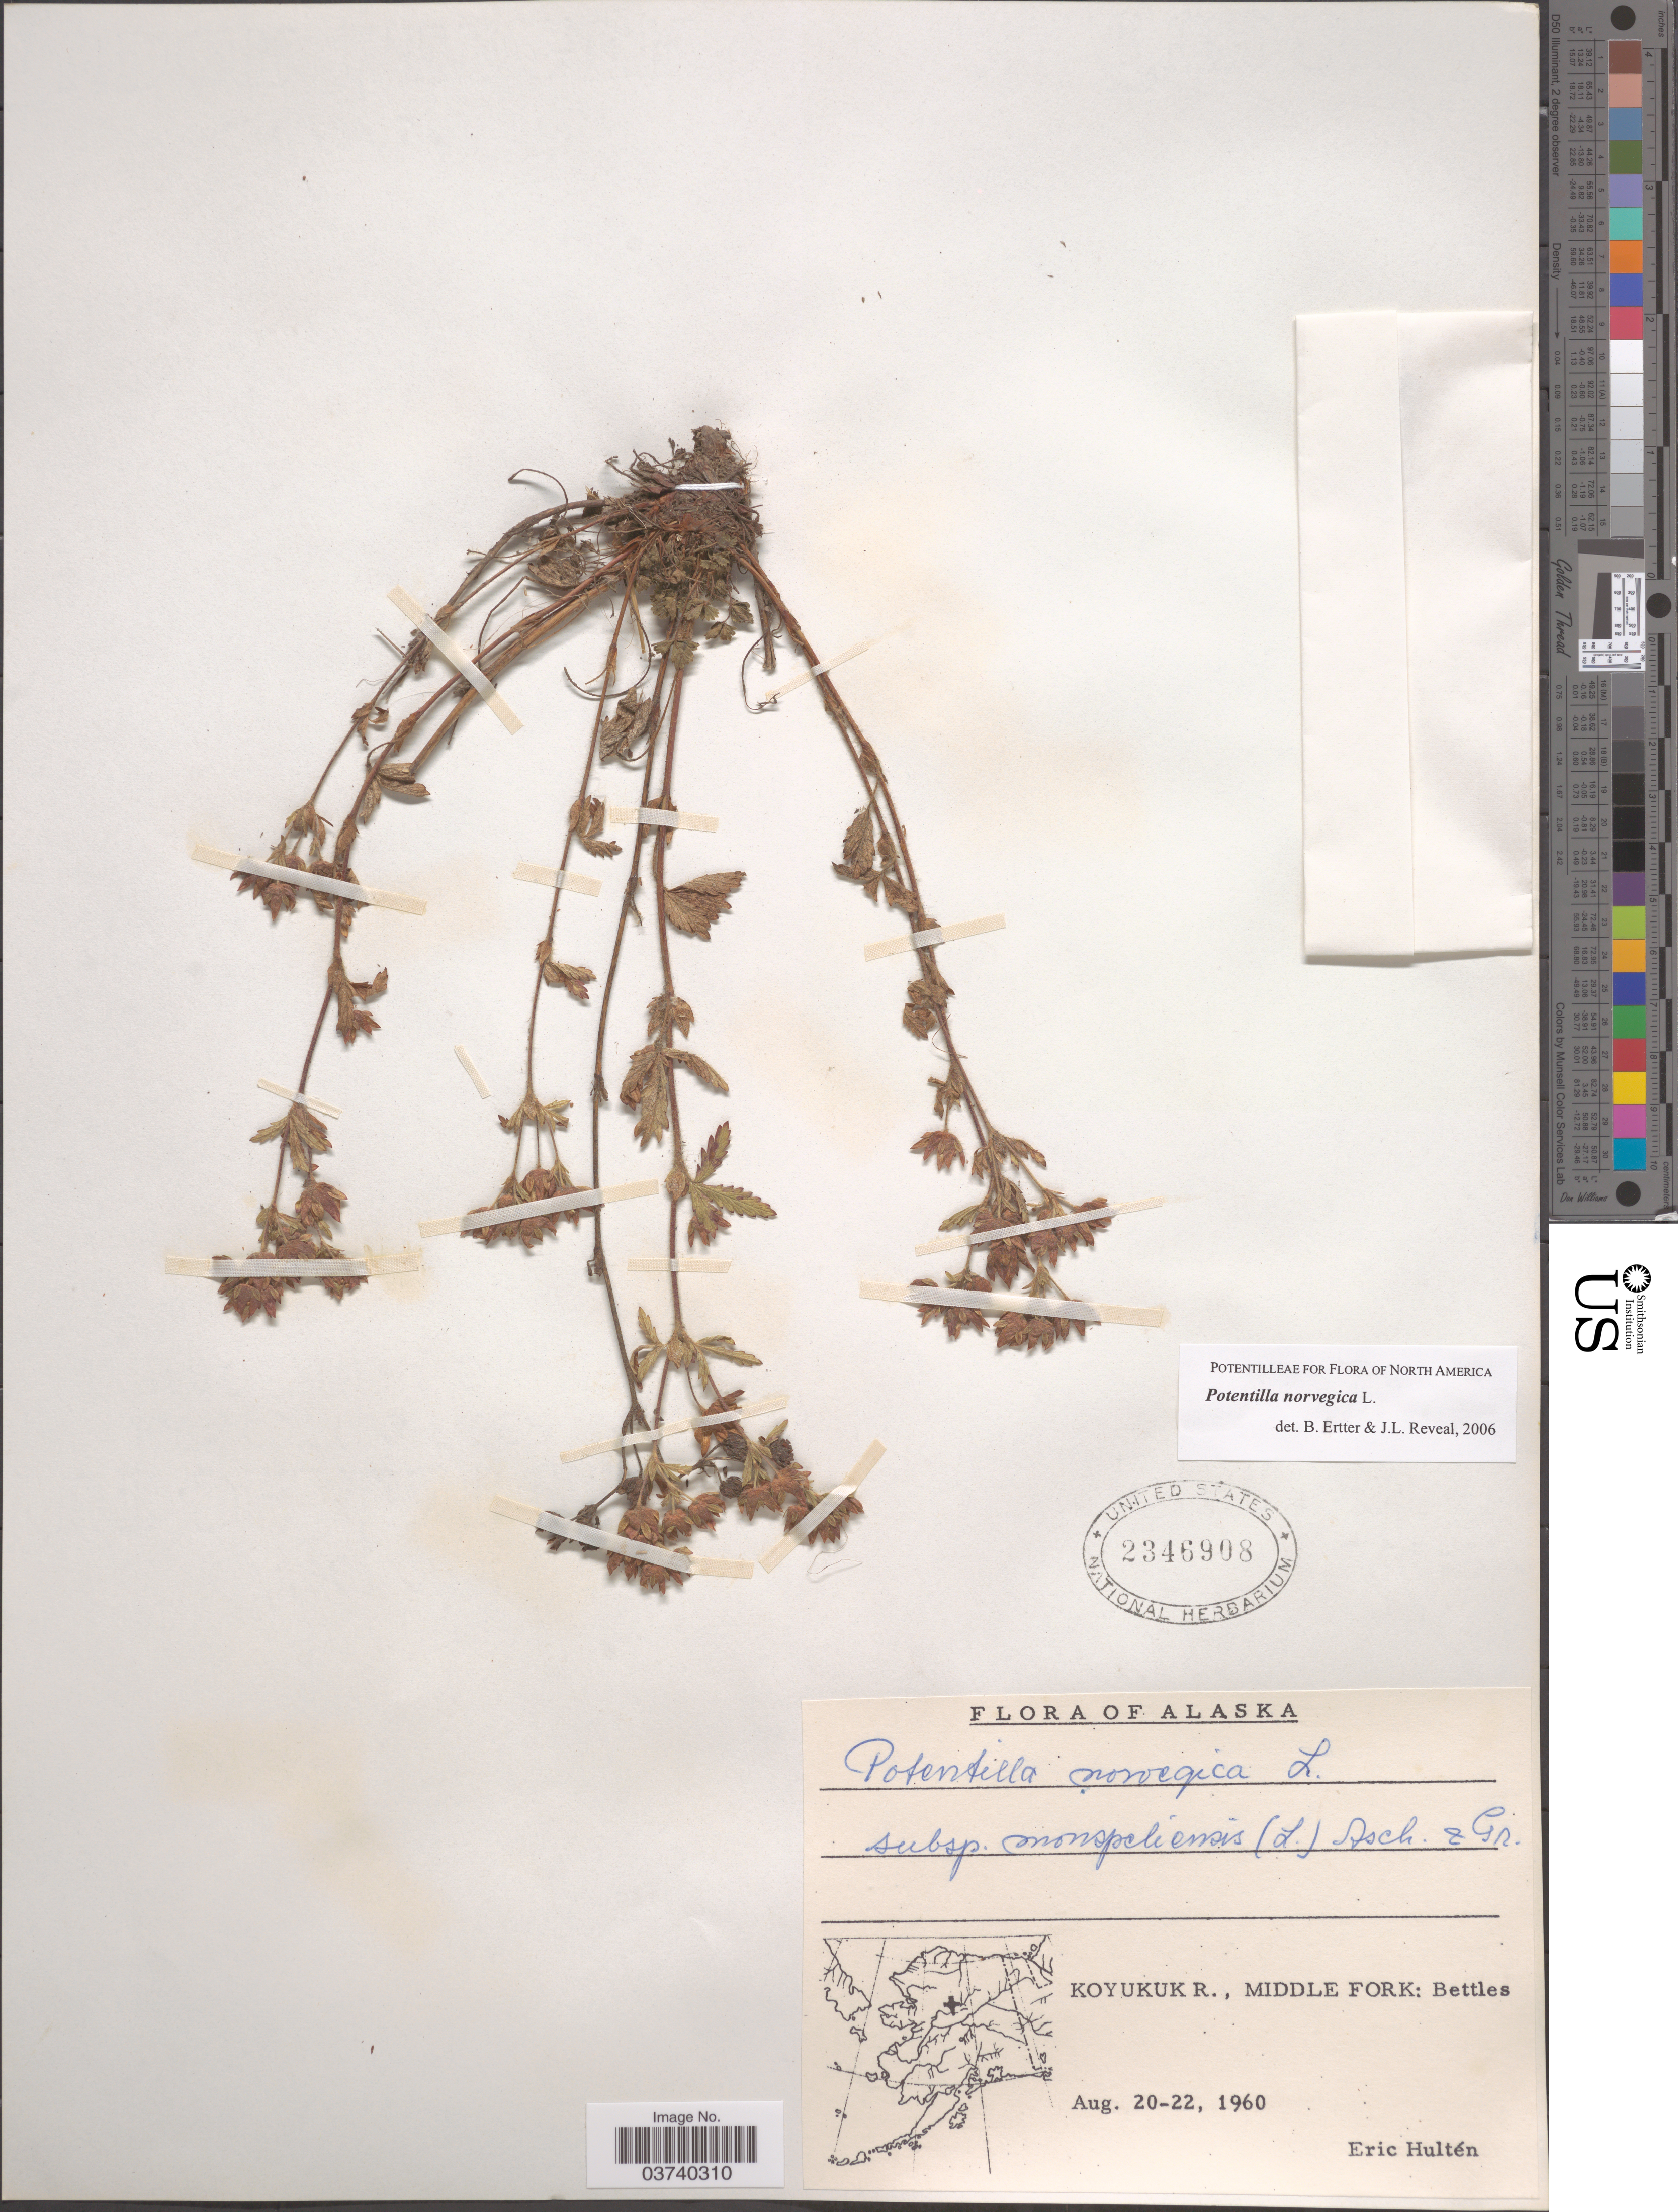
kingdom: Plantae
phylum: Tracheophyta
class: Magnoliopsida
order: Rosales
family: Rosaceae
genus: Potentilla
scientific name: Potentilla norvegica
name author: L.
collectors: E. G. Hultén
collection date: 1960-08-20/1960-08-22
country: United States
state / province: Alaska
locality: Koyukuk R., Middle Fork: Bettles.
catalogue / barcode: US 2346908